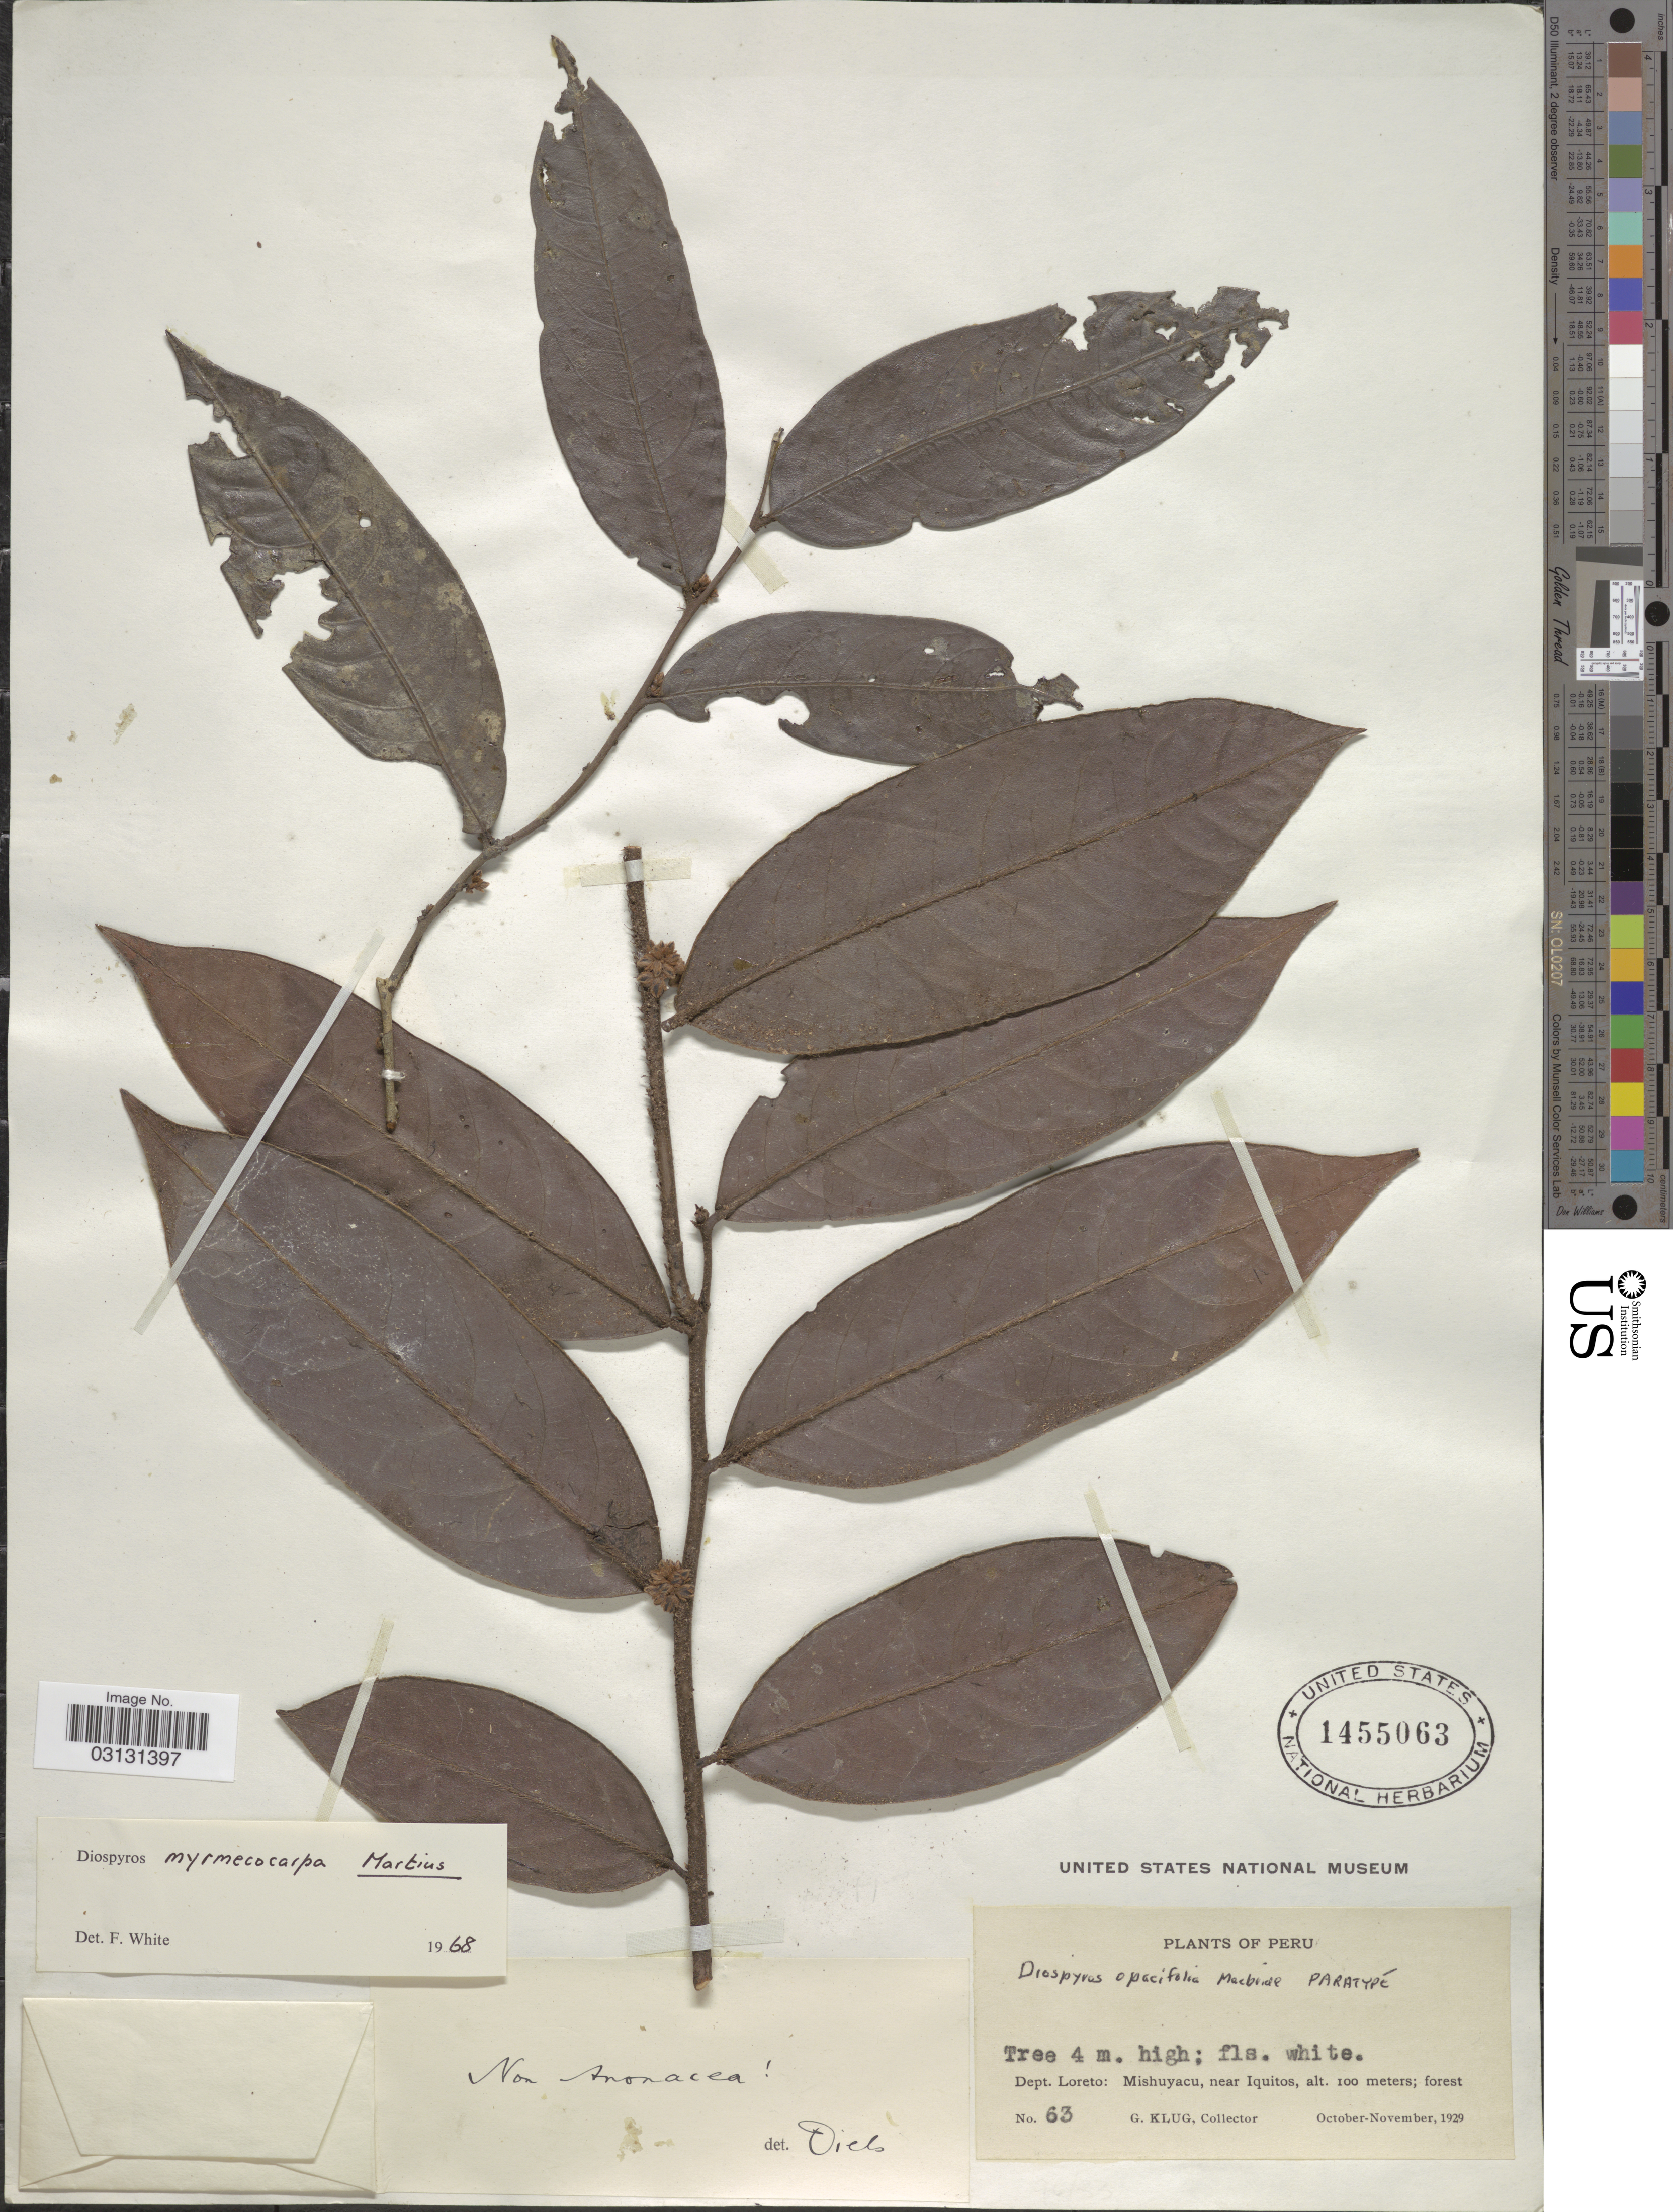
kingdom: Plantae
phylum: Tracheophyta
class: Magnoliopsida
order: Ericales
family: Ebenaceae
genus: Diospyros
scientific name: Diospyros myrmecocarpa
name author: Mart. ex Miq.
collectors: G. Klug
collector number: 63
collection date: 1929-10/1929-11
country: Peru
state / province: Loreto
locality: Dept. Loreto: Mishuyacu, near Iquitos.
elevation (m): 100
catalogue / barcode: US 1455063